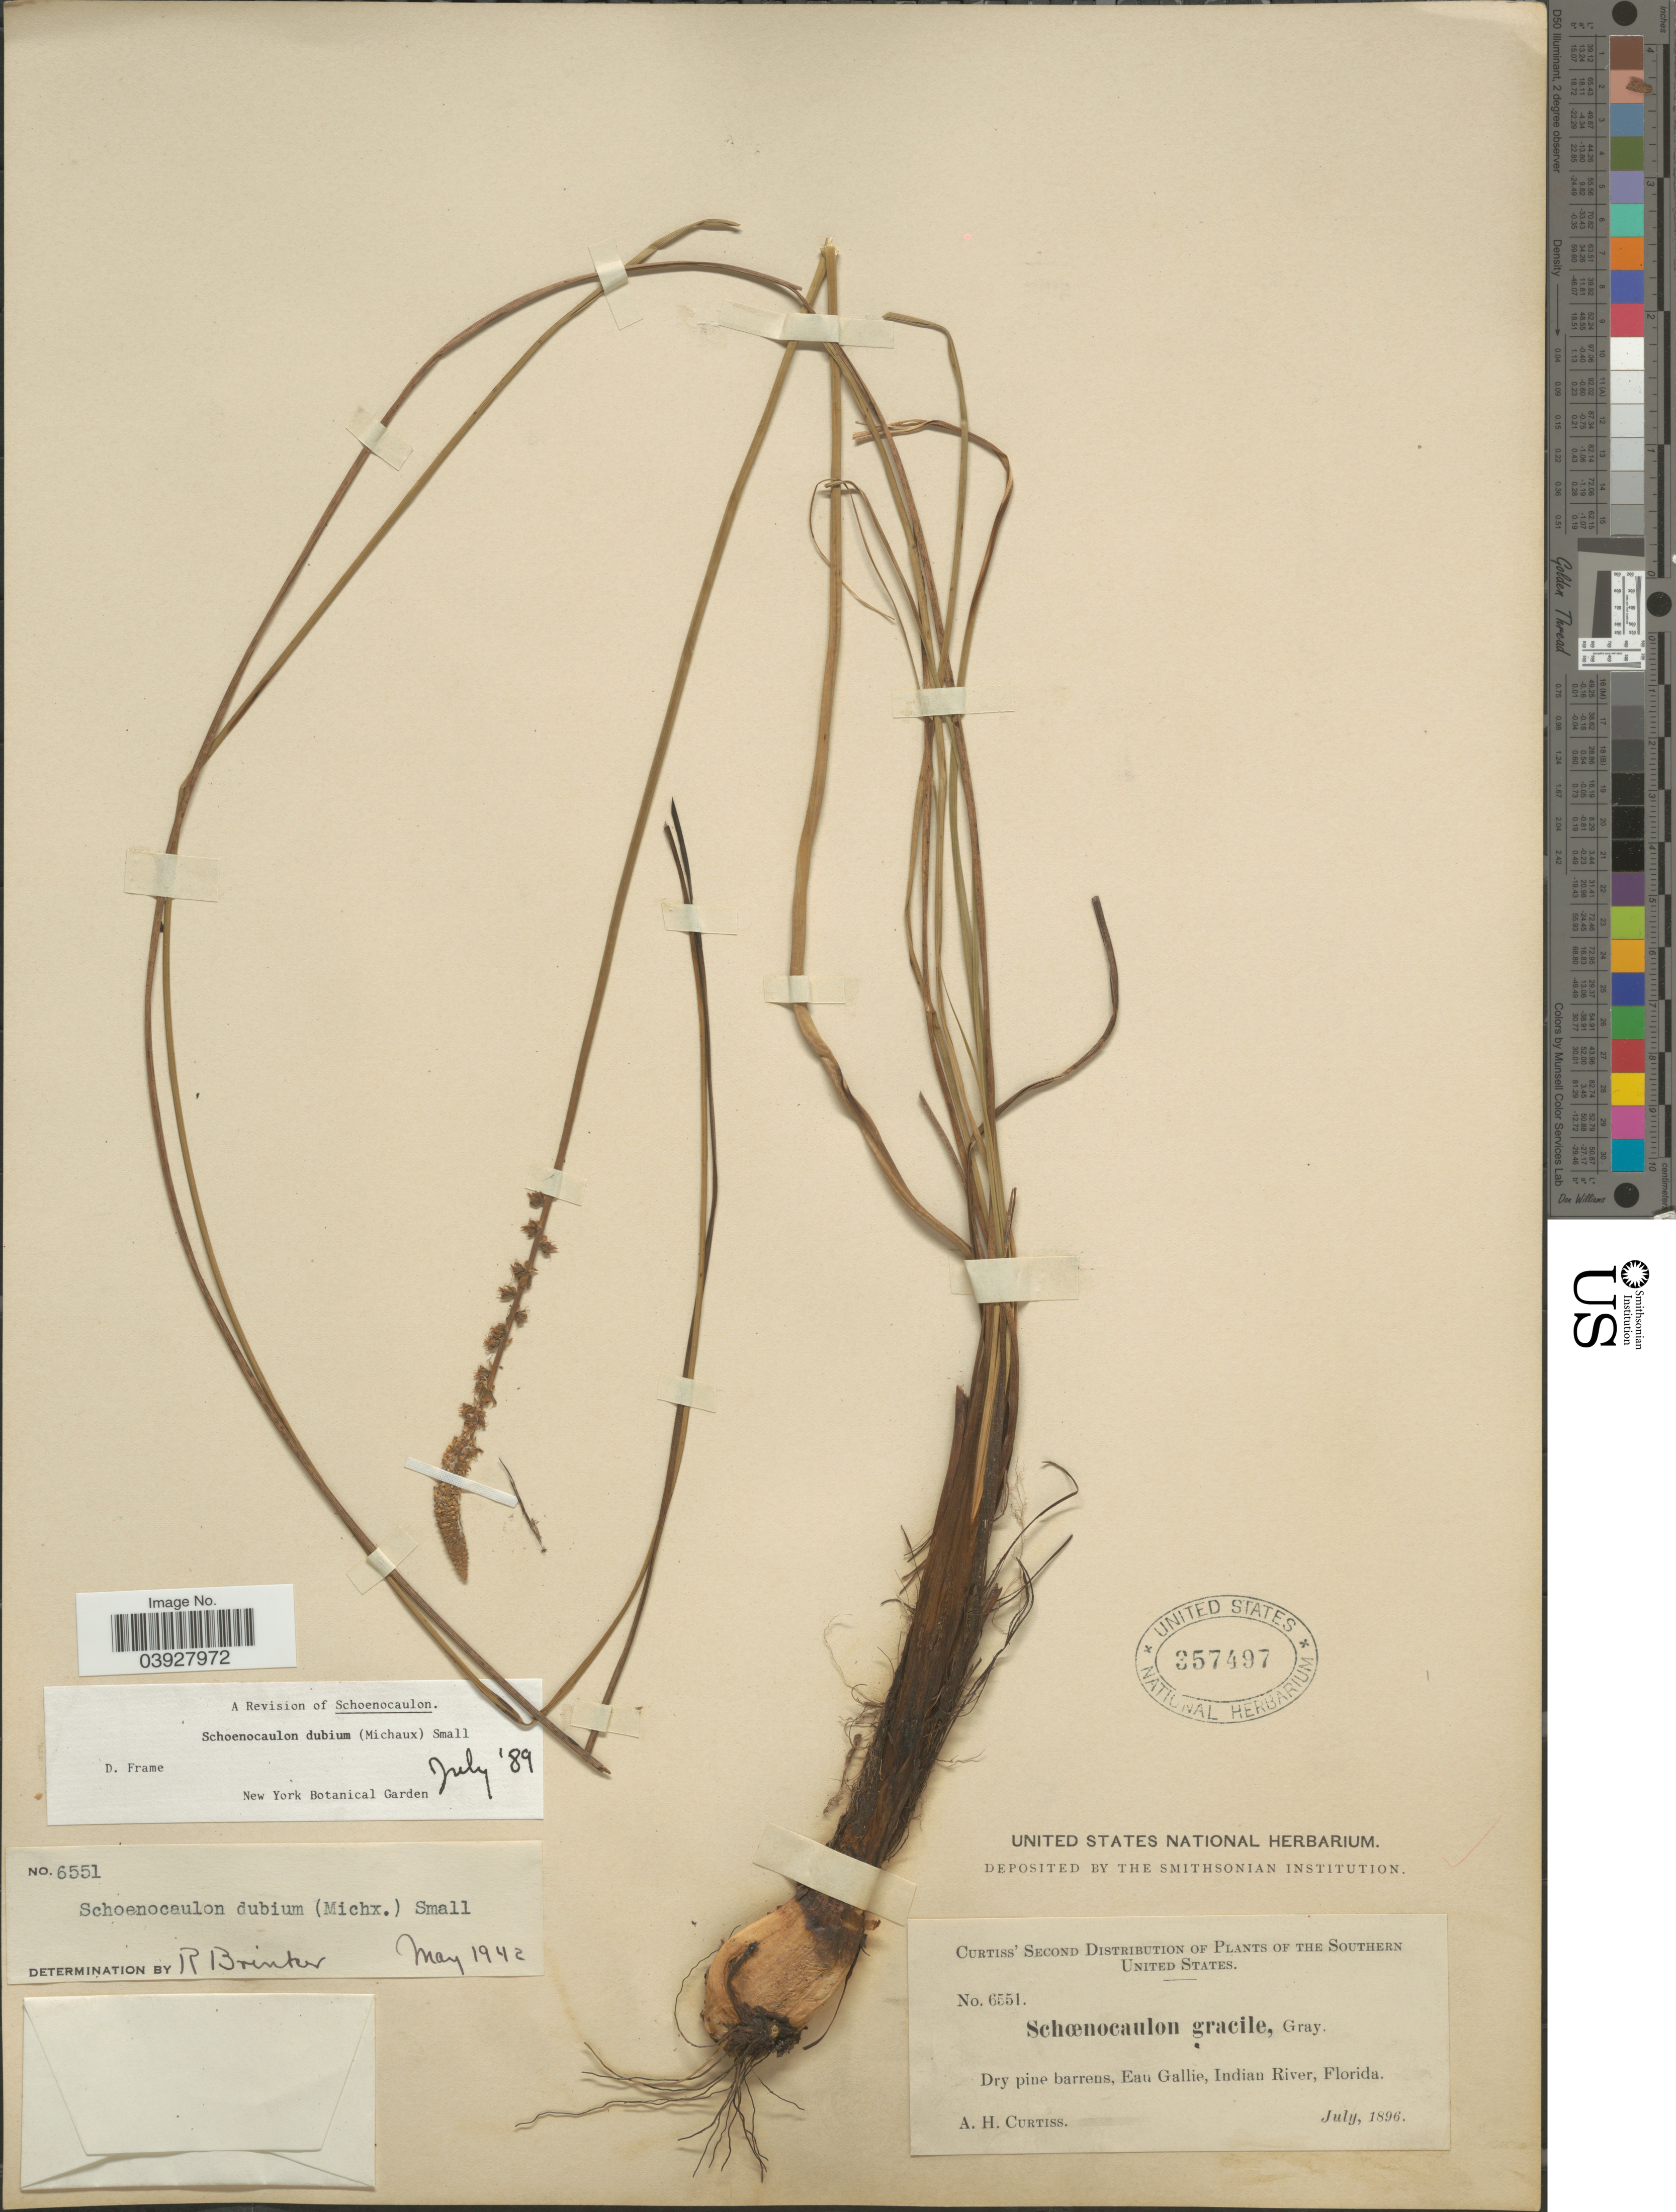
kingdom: Plantae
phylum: Tracheophyta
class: Liliopsida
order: Liliales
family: Melanthiaceae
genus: Schoenocaulon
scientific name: Schoenocaulon dubium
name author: (Michx.) Small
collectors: A. H. Curtiss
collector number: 6551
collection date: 1896-07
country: United States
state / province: Florida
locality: The Southern United States. Eau Gallie, Indian River.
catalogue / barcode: US 357497